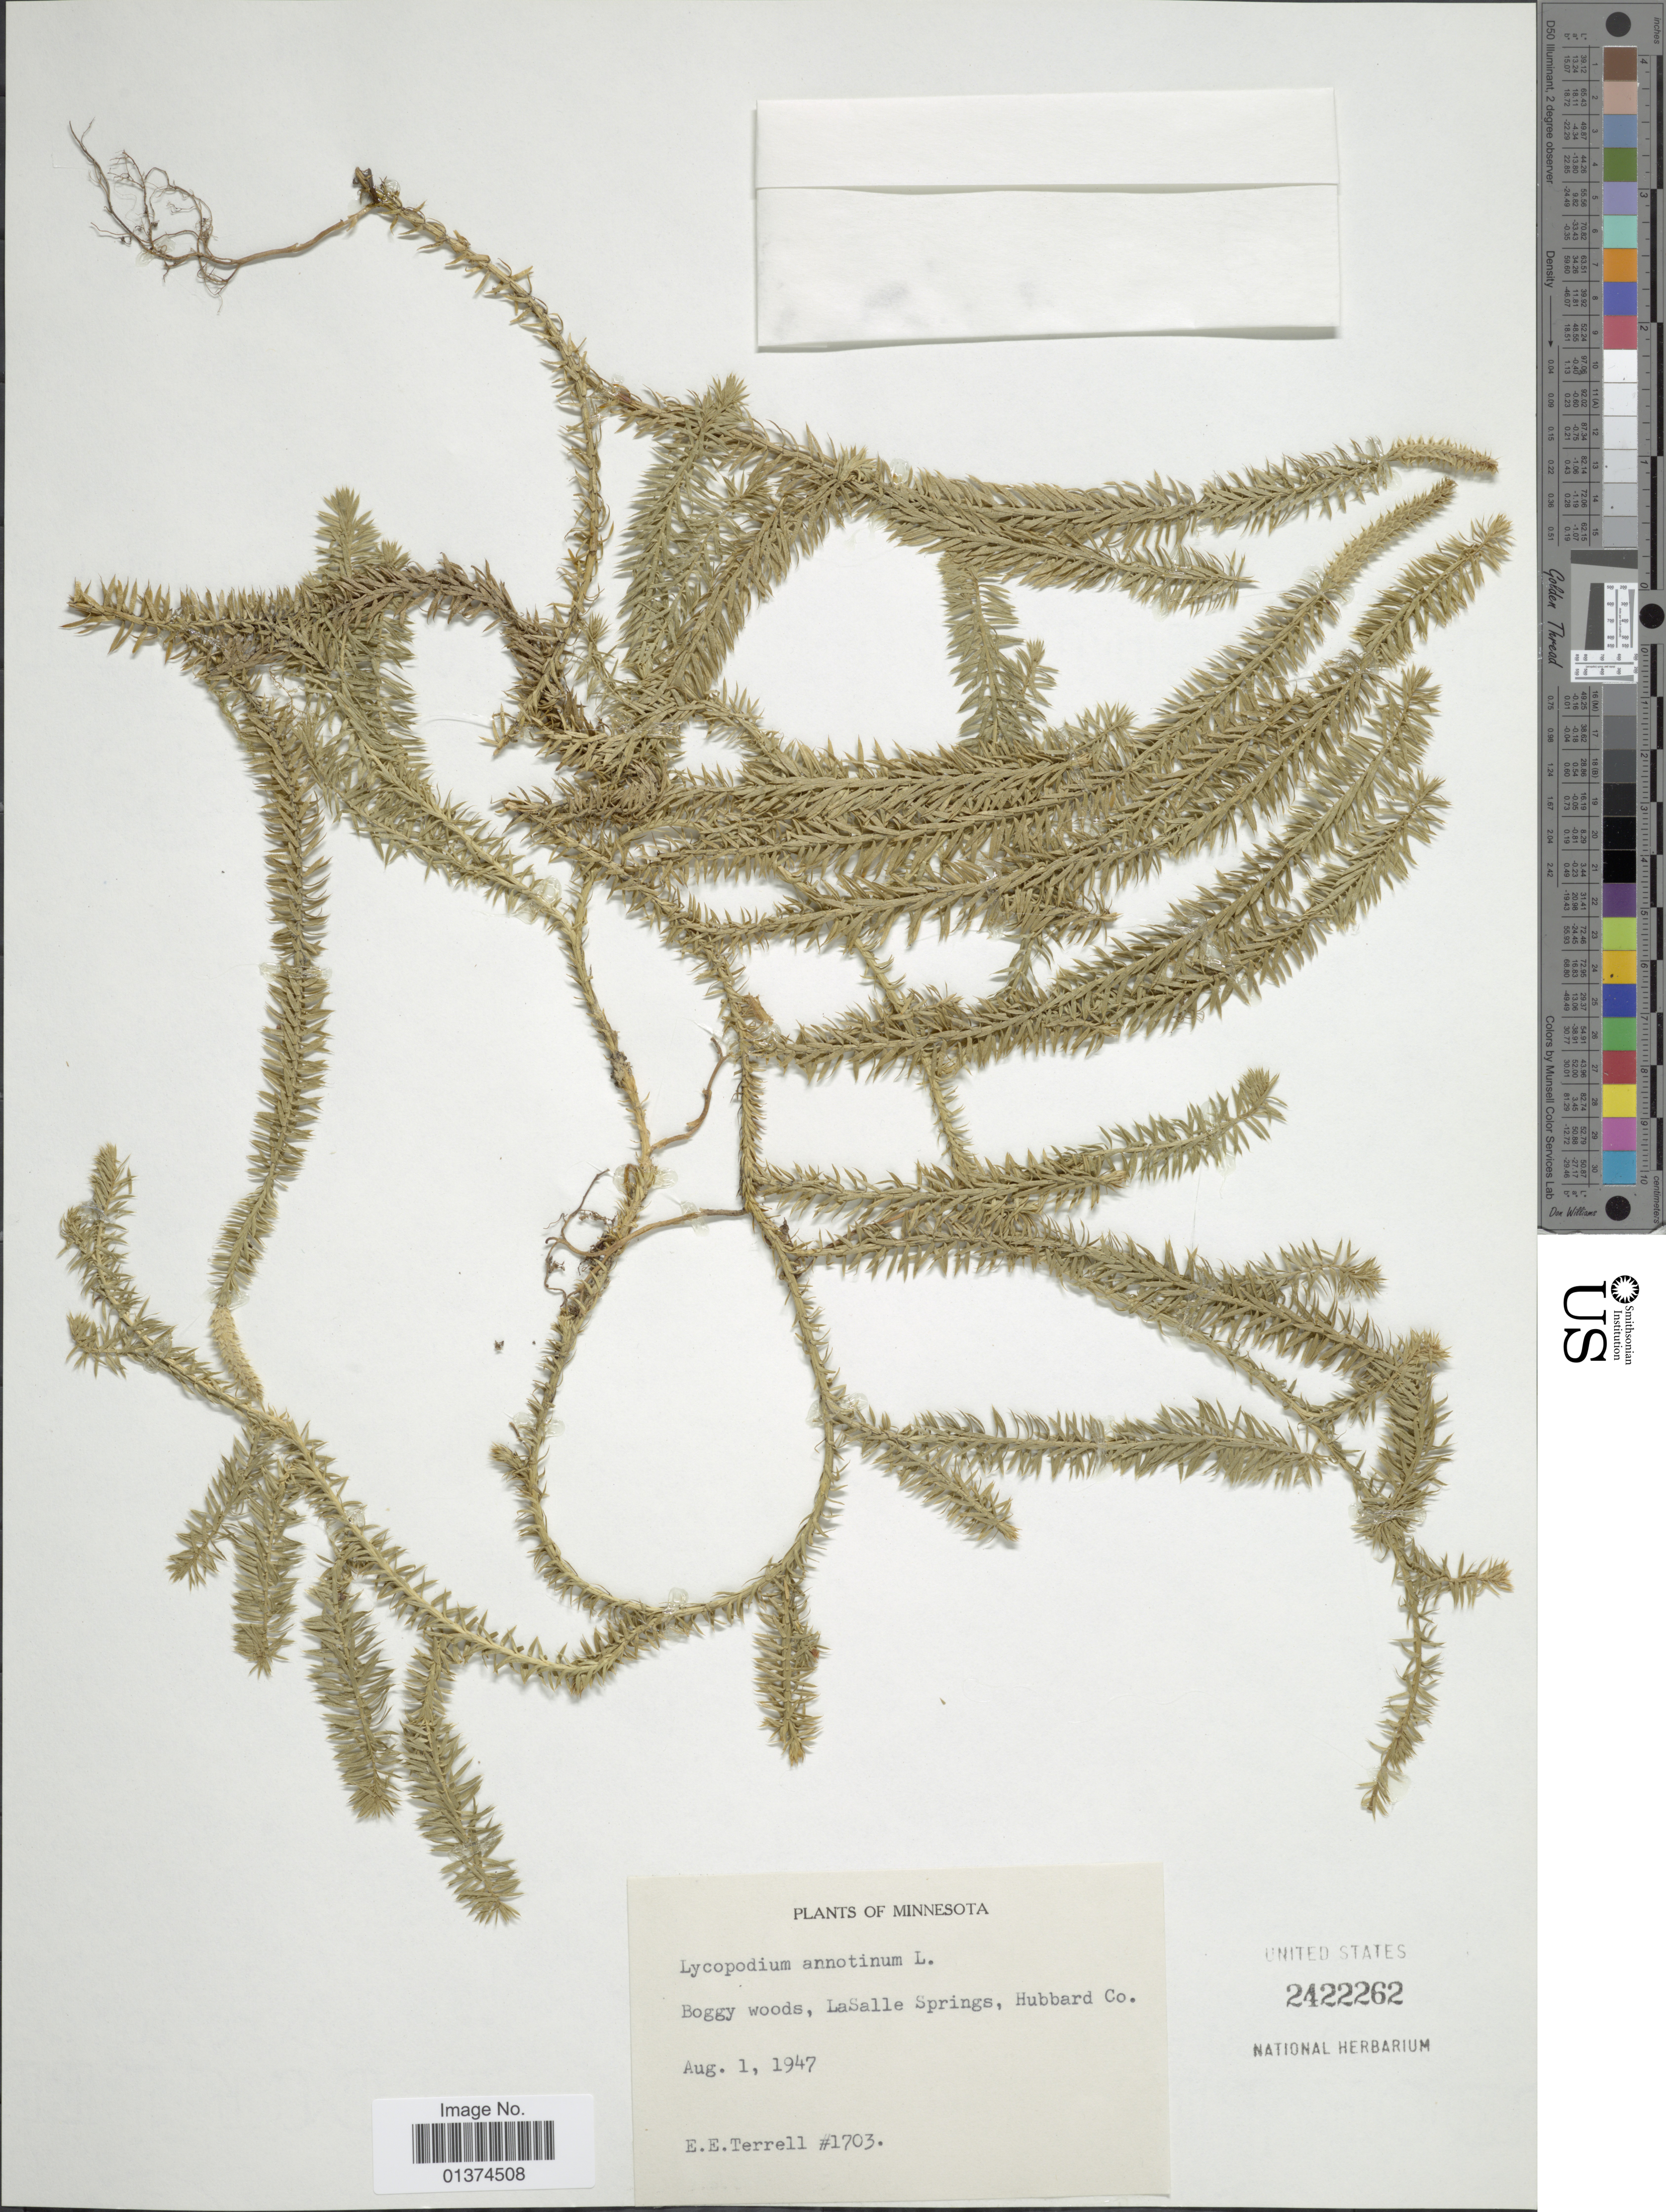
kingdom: Plantae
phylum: Tracheophyta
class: Lycopodiopsida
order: Lycopodiales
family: Lycopodiaceae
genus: Spinulum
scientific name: Spinulum annotinum subsp. annotinum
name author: (L.) A. Haines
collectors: E. Terrel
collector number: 17036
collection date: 1947-08-01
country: United States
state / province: Minnesota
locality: Boggy woods, LaSalle Springs, Hubbard Co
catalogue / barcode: US 2422262